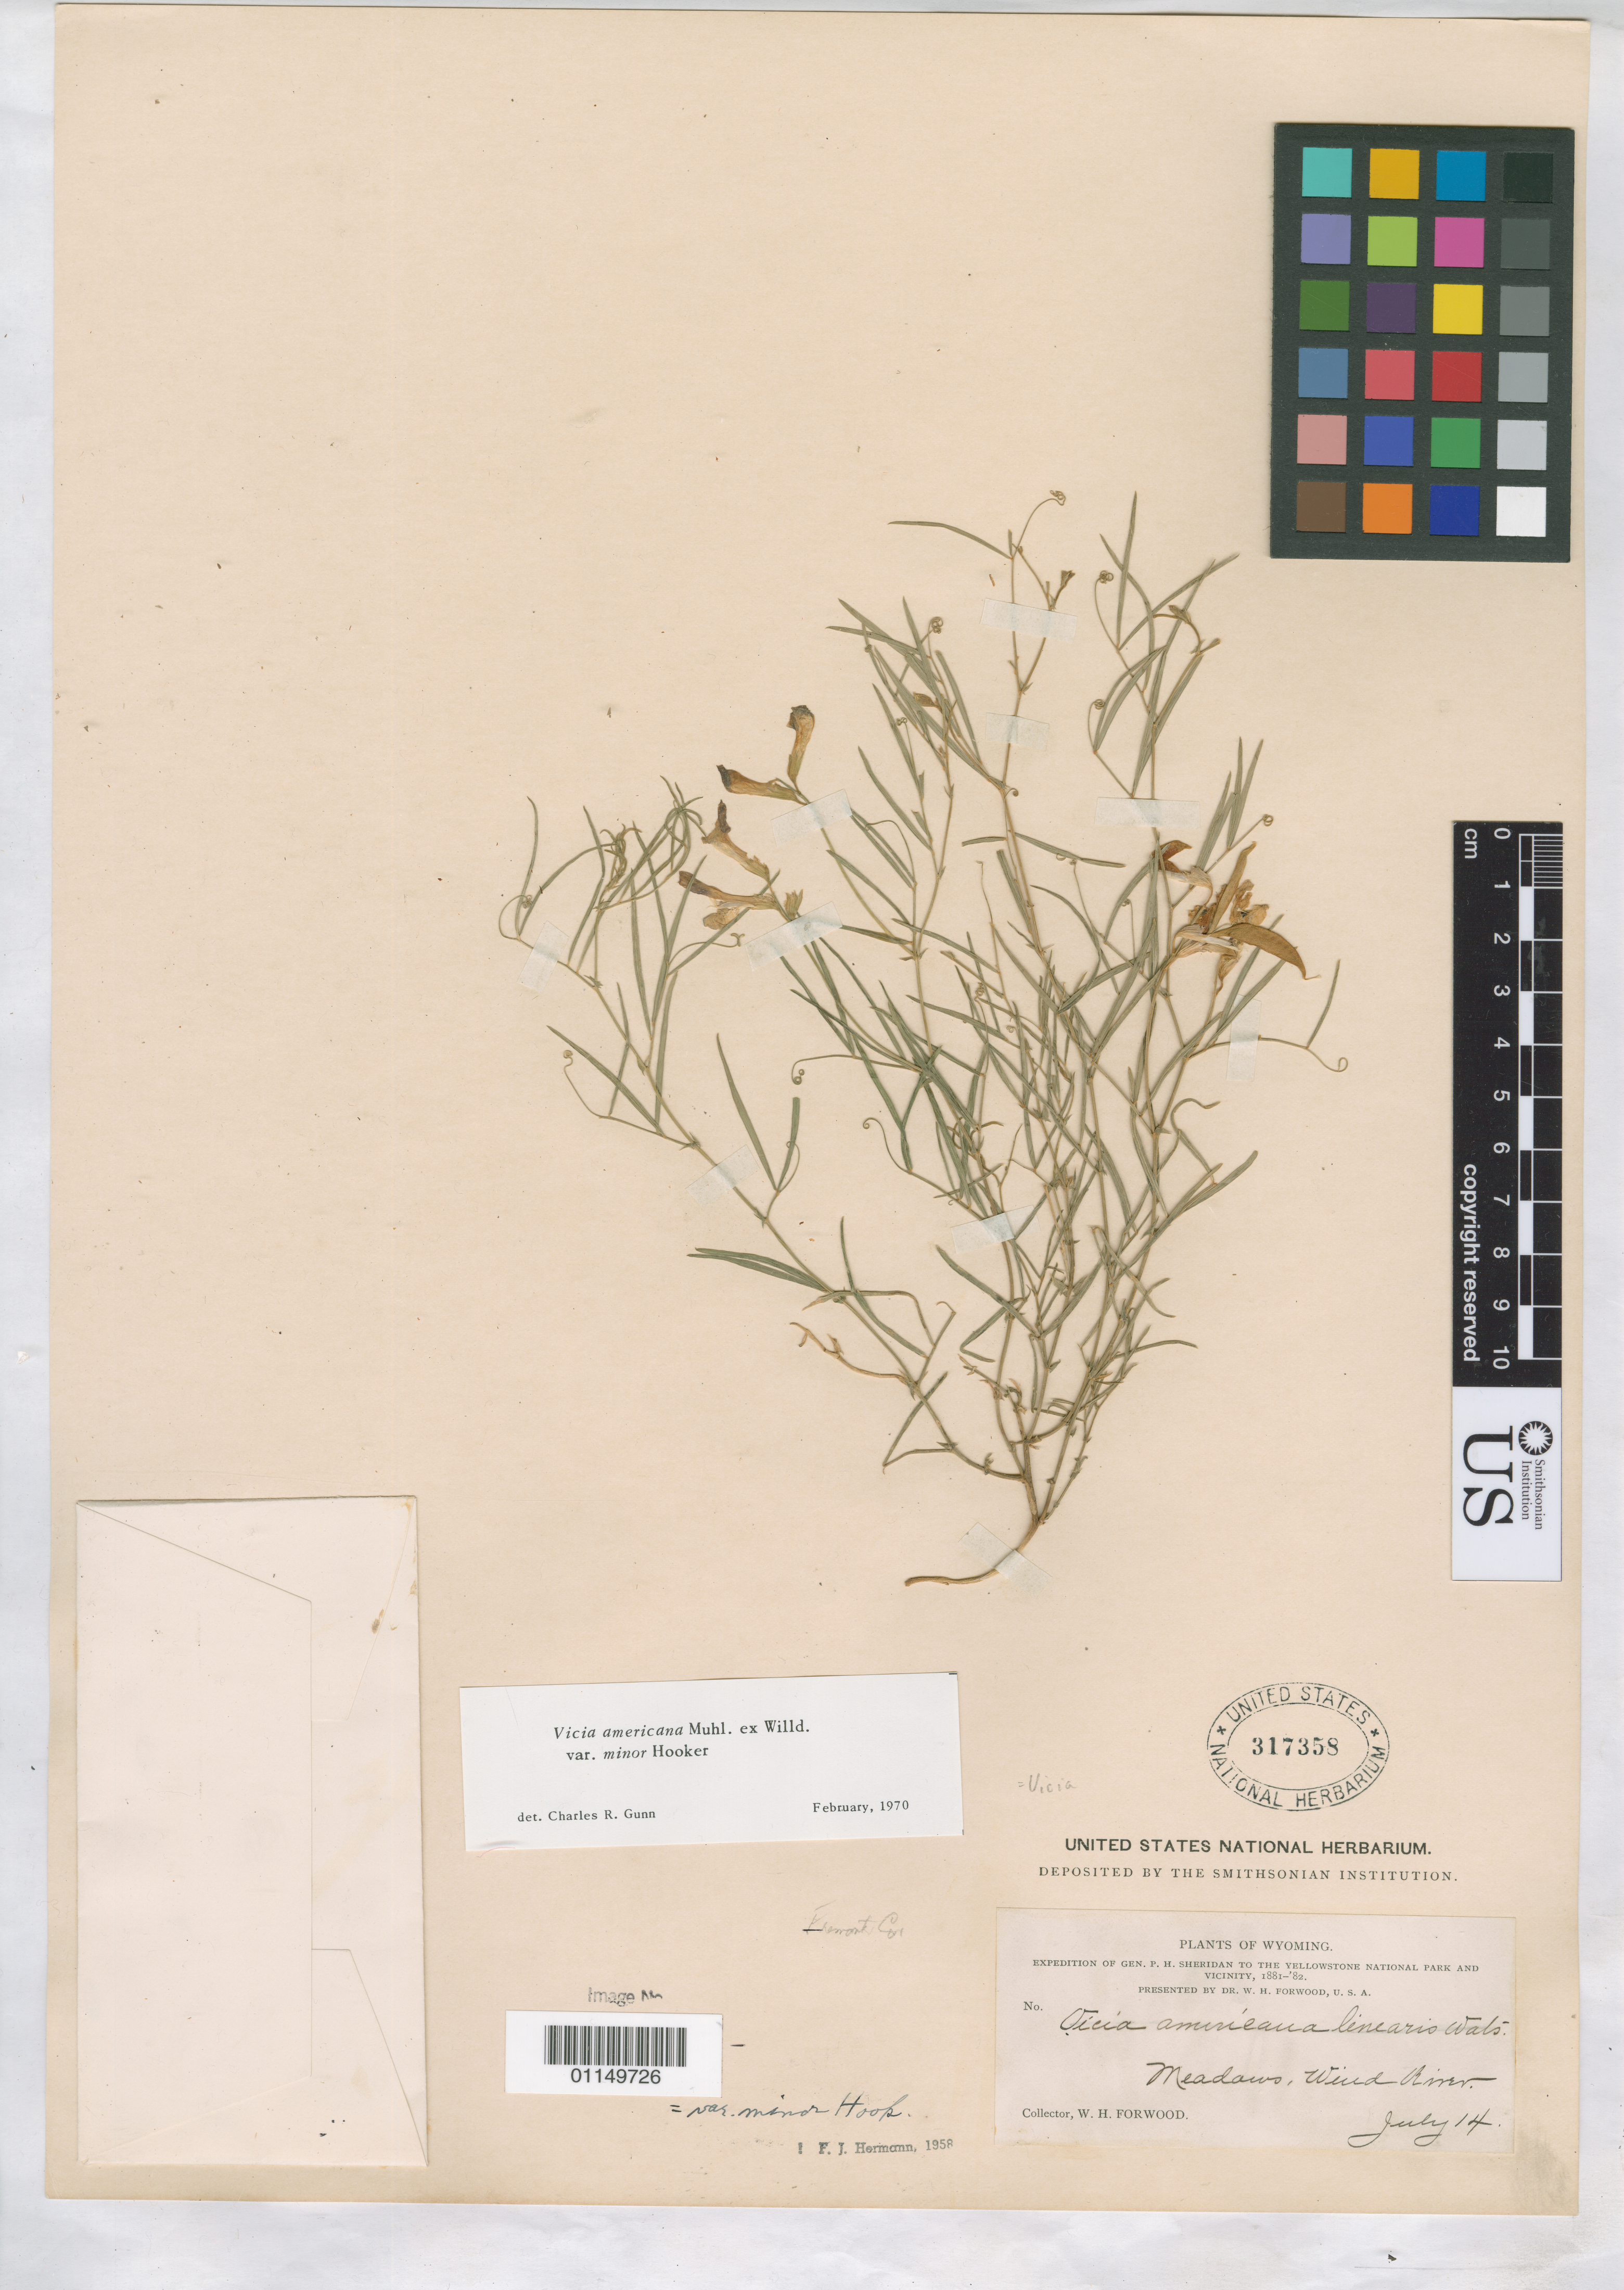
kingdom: Plantae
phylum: Tracheophyta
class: Magnoliopsida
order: Fabales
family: Fabaceae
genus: Vicia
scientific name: Vicia americana var. minor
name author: Hook.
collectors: W. Forwood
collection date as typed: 14 Jul 1881 to 14 Jul 1882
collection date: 1881-07-14/1882-07-14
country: United States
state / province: Wyoming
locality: Wind River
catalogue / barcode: US 317358